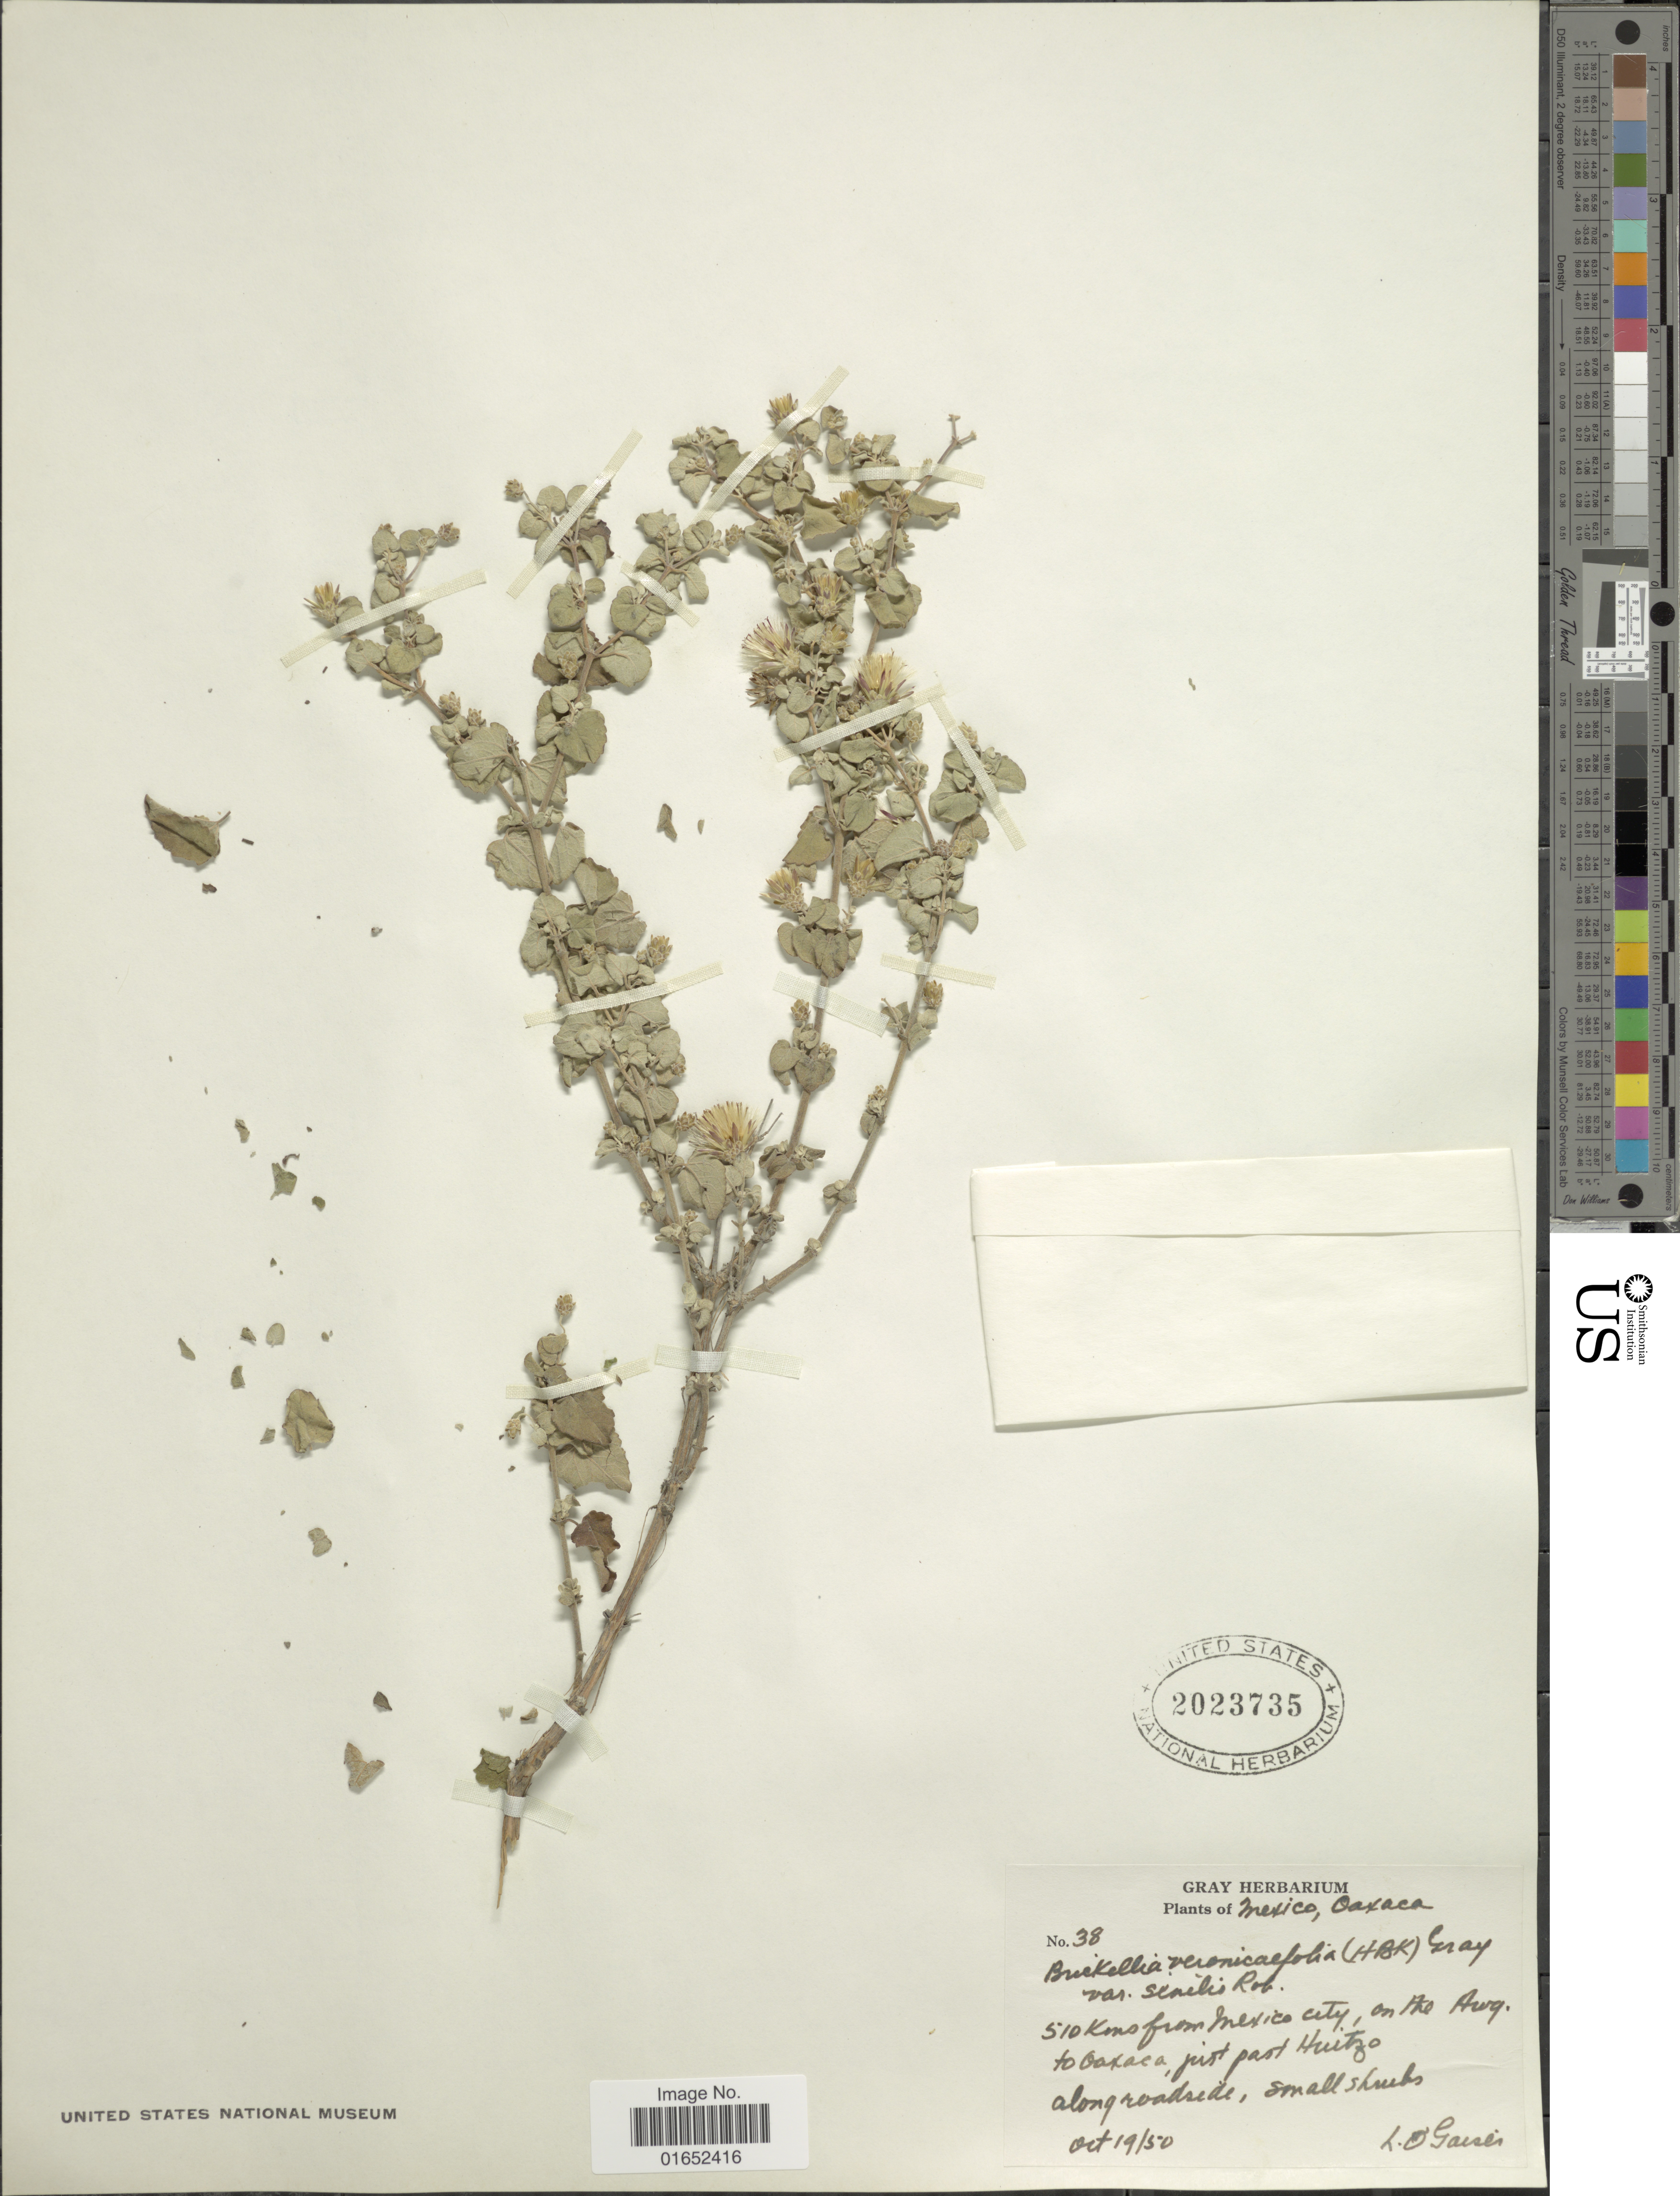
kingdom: Plantae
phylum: Tracheophyta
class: Magnoliopsida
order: Asterales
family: Asteraceae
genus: Brickellia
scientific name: Brickellia veronicaefolia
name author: (Kunth) A. Gray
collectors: L. Gaiser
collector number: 38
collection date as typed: Transcribed d/m/y: 19/10/50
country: Mexico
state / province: Oaxaca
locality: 510 Kms from Mexico city, on the Hwy to Oaxaca, just past Huitzo, along roadside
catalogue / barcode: US 2023735